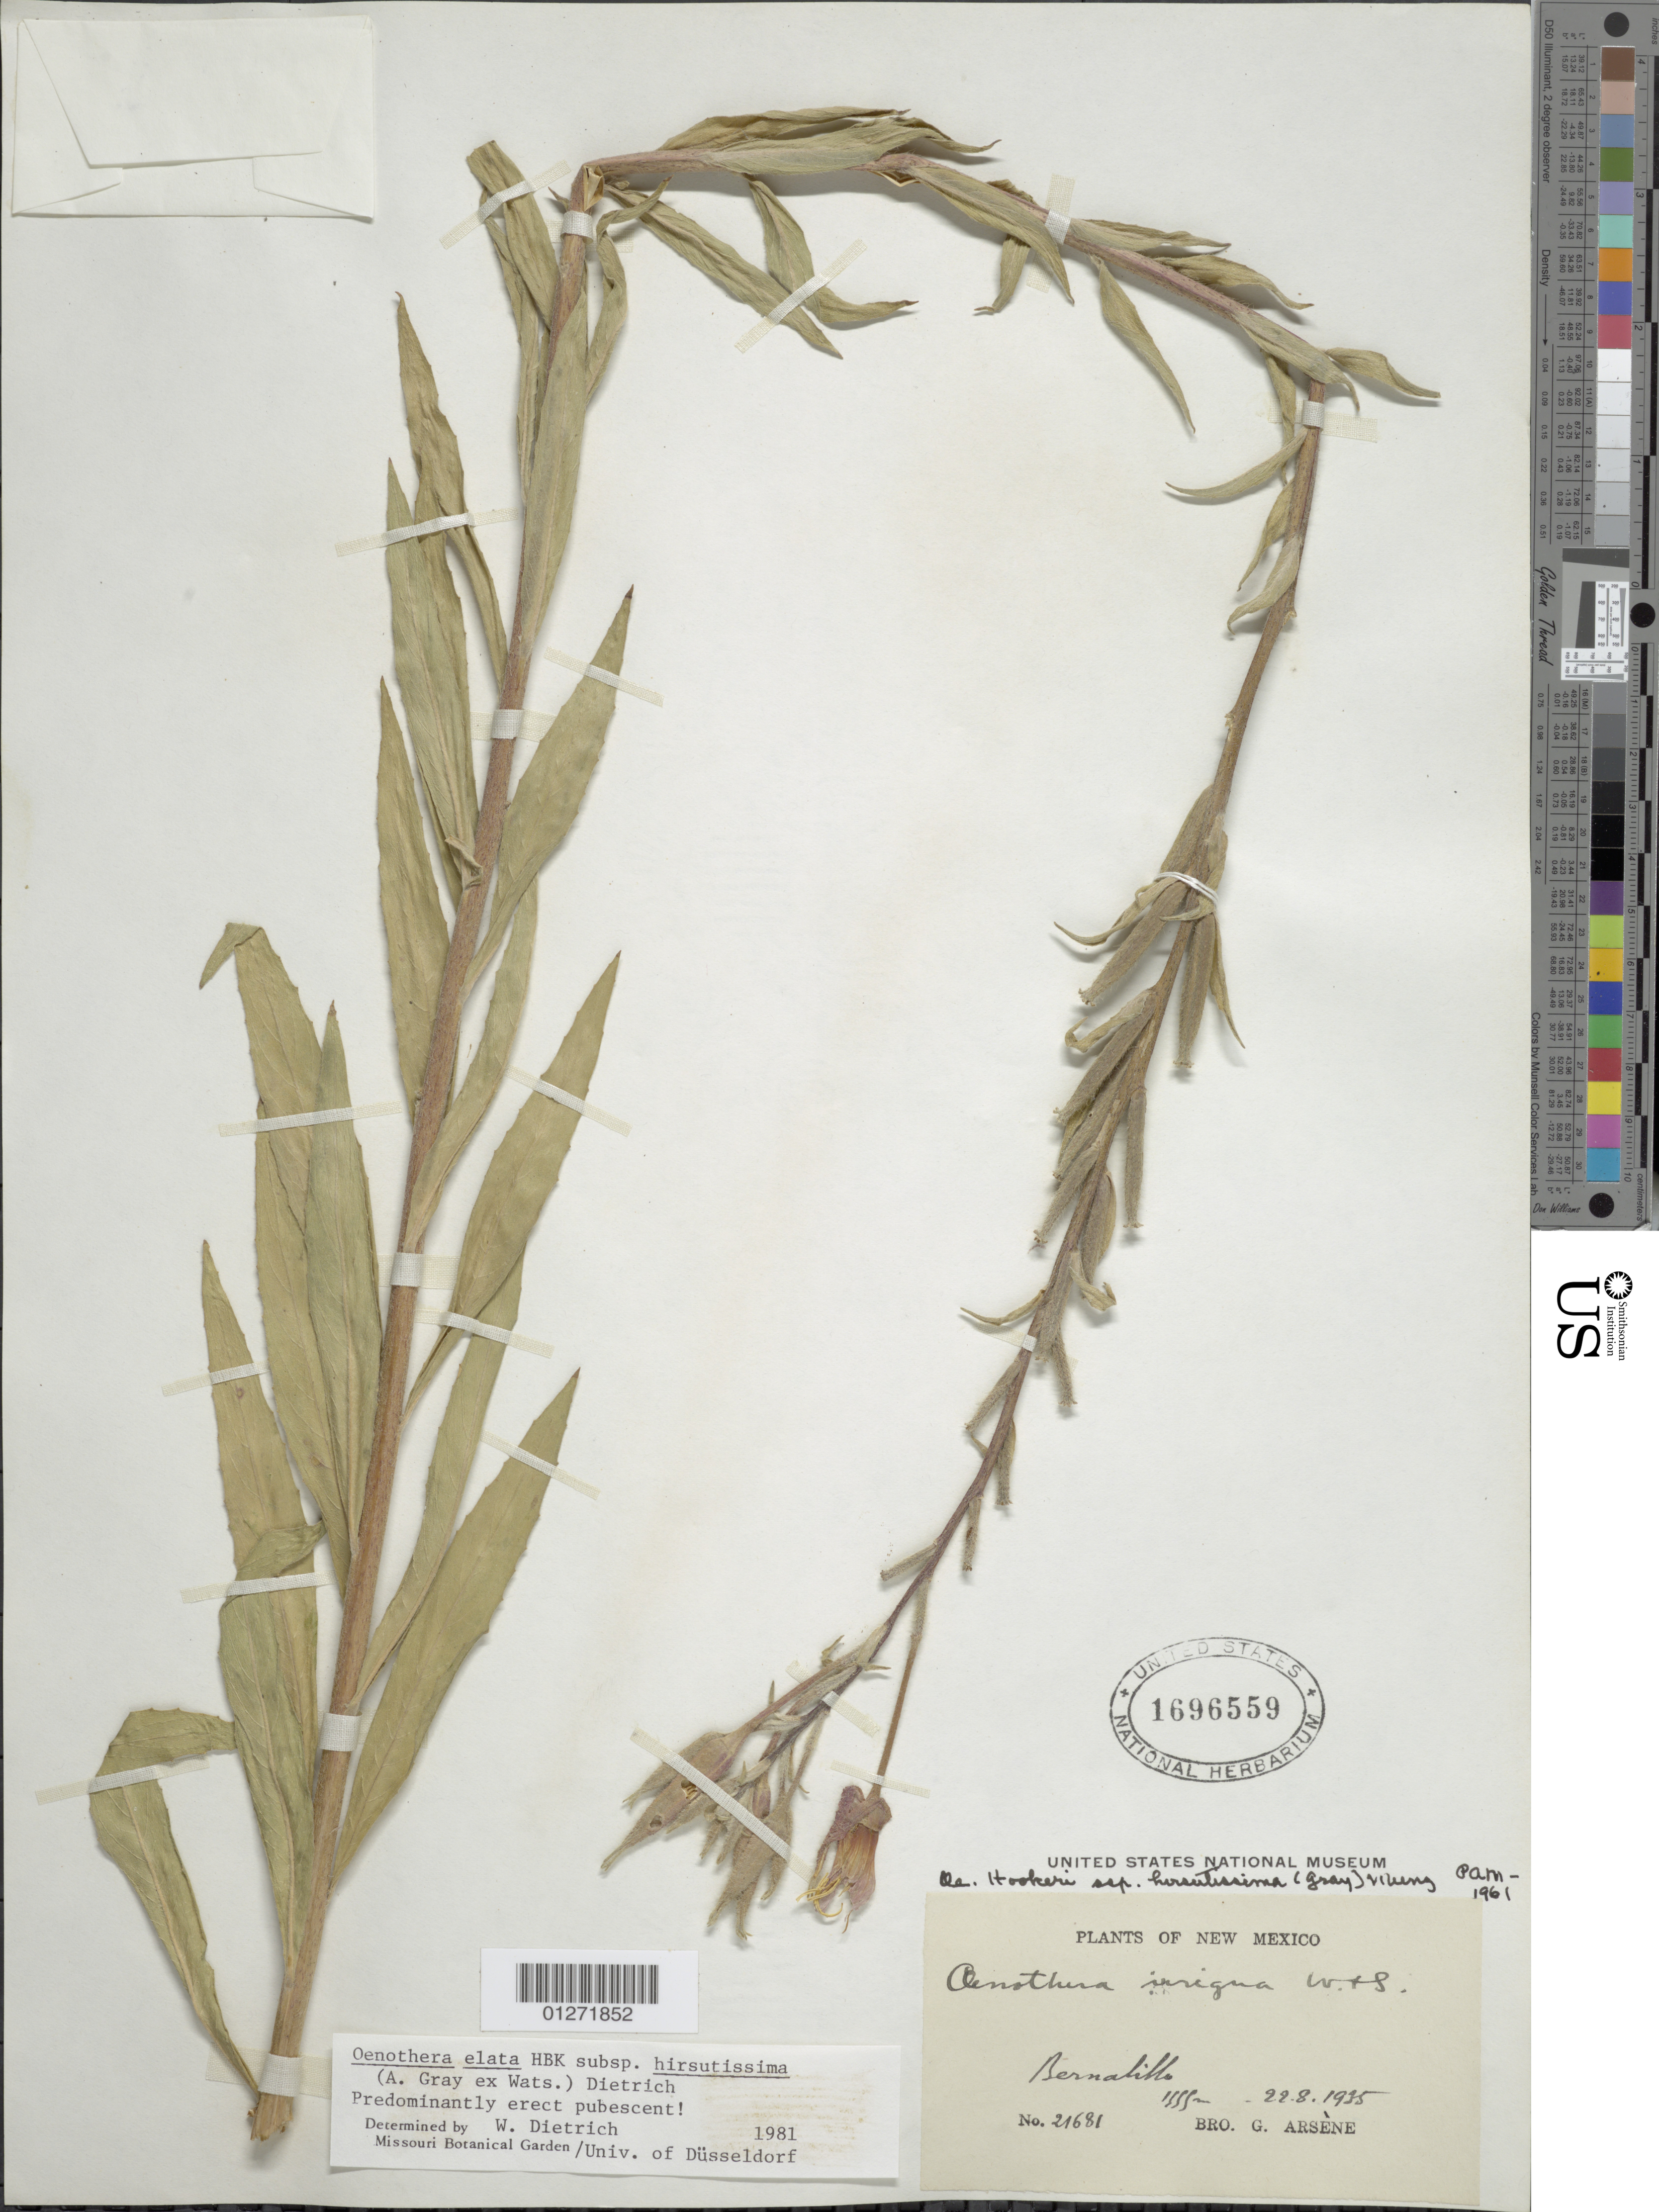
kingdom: Plantae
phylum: Tracheophyta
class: Magnoliopsida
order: Myrtales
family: Onagraceae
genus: Oenothera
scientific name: Oenothera elata subsp. hirsutissima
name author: (A. Gray ex S. Watson) W. Dietr.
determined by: Dietrich, W.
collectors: Bro. G. Arsène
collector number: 21681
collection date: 1935-08-22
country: United States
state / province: New Mexico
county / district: Bernalillo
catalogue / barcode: US 1696559